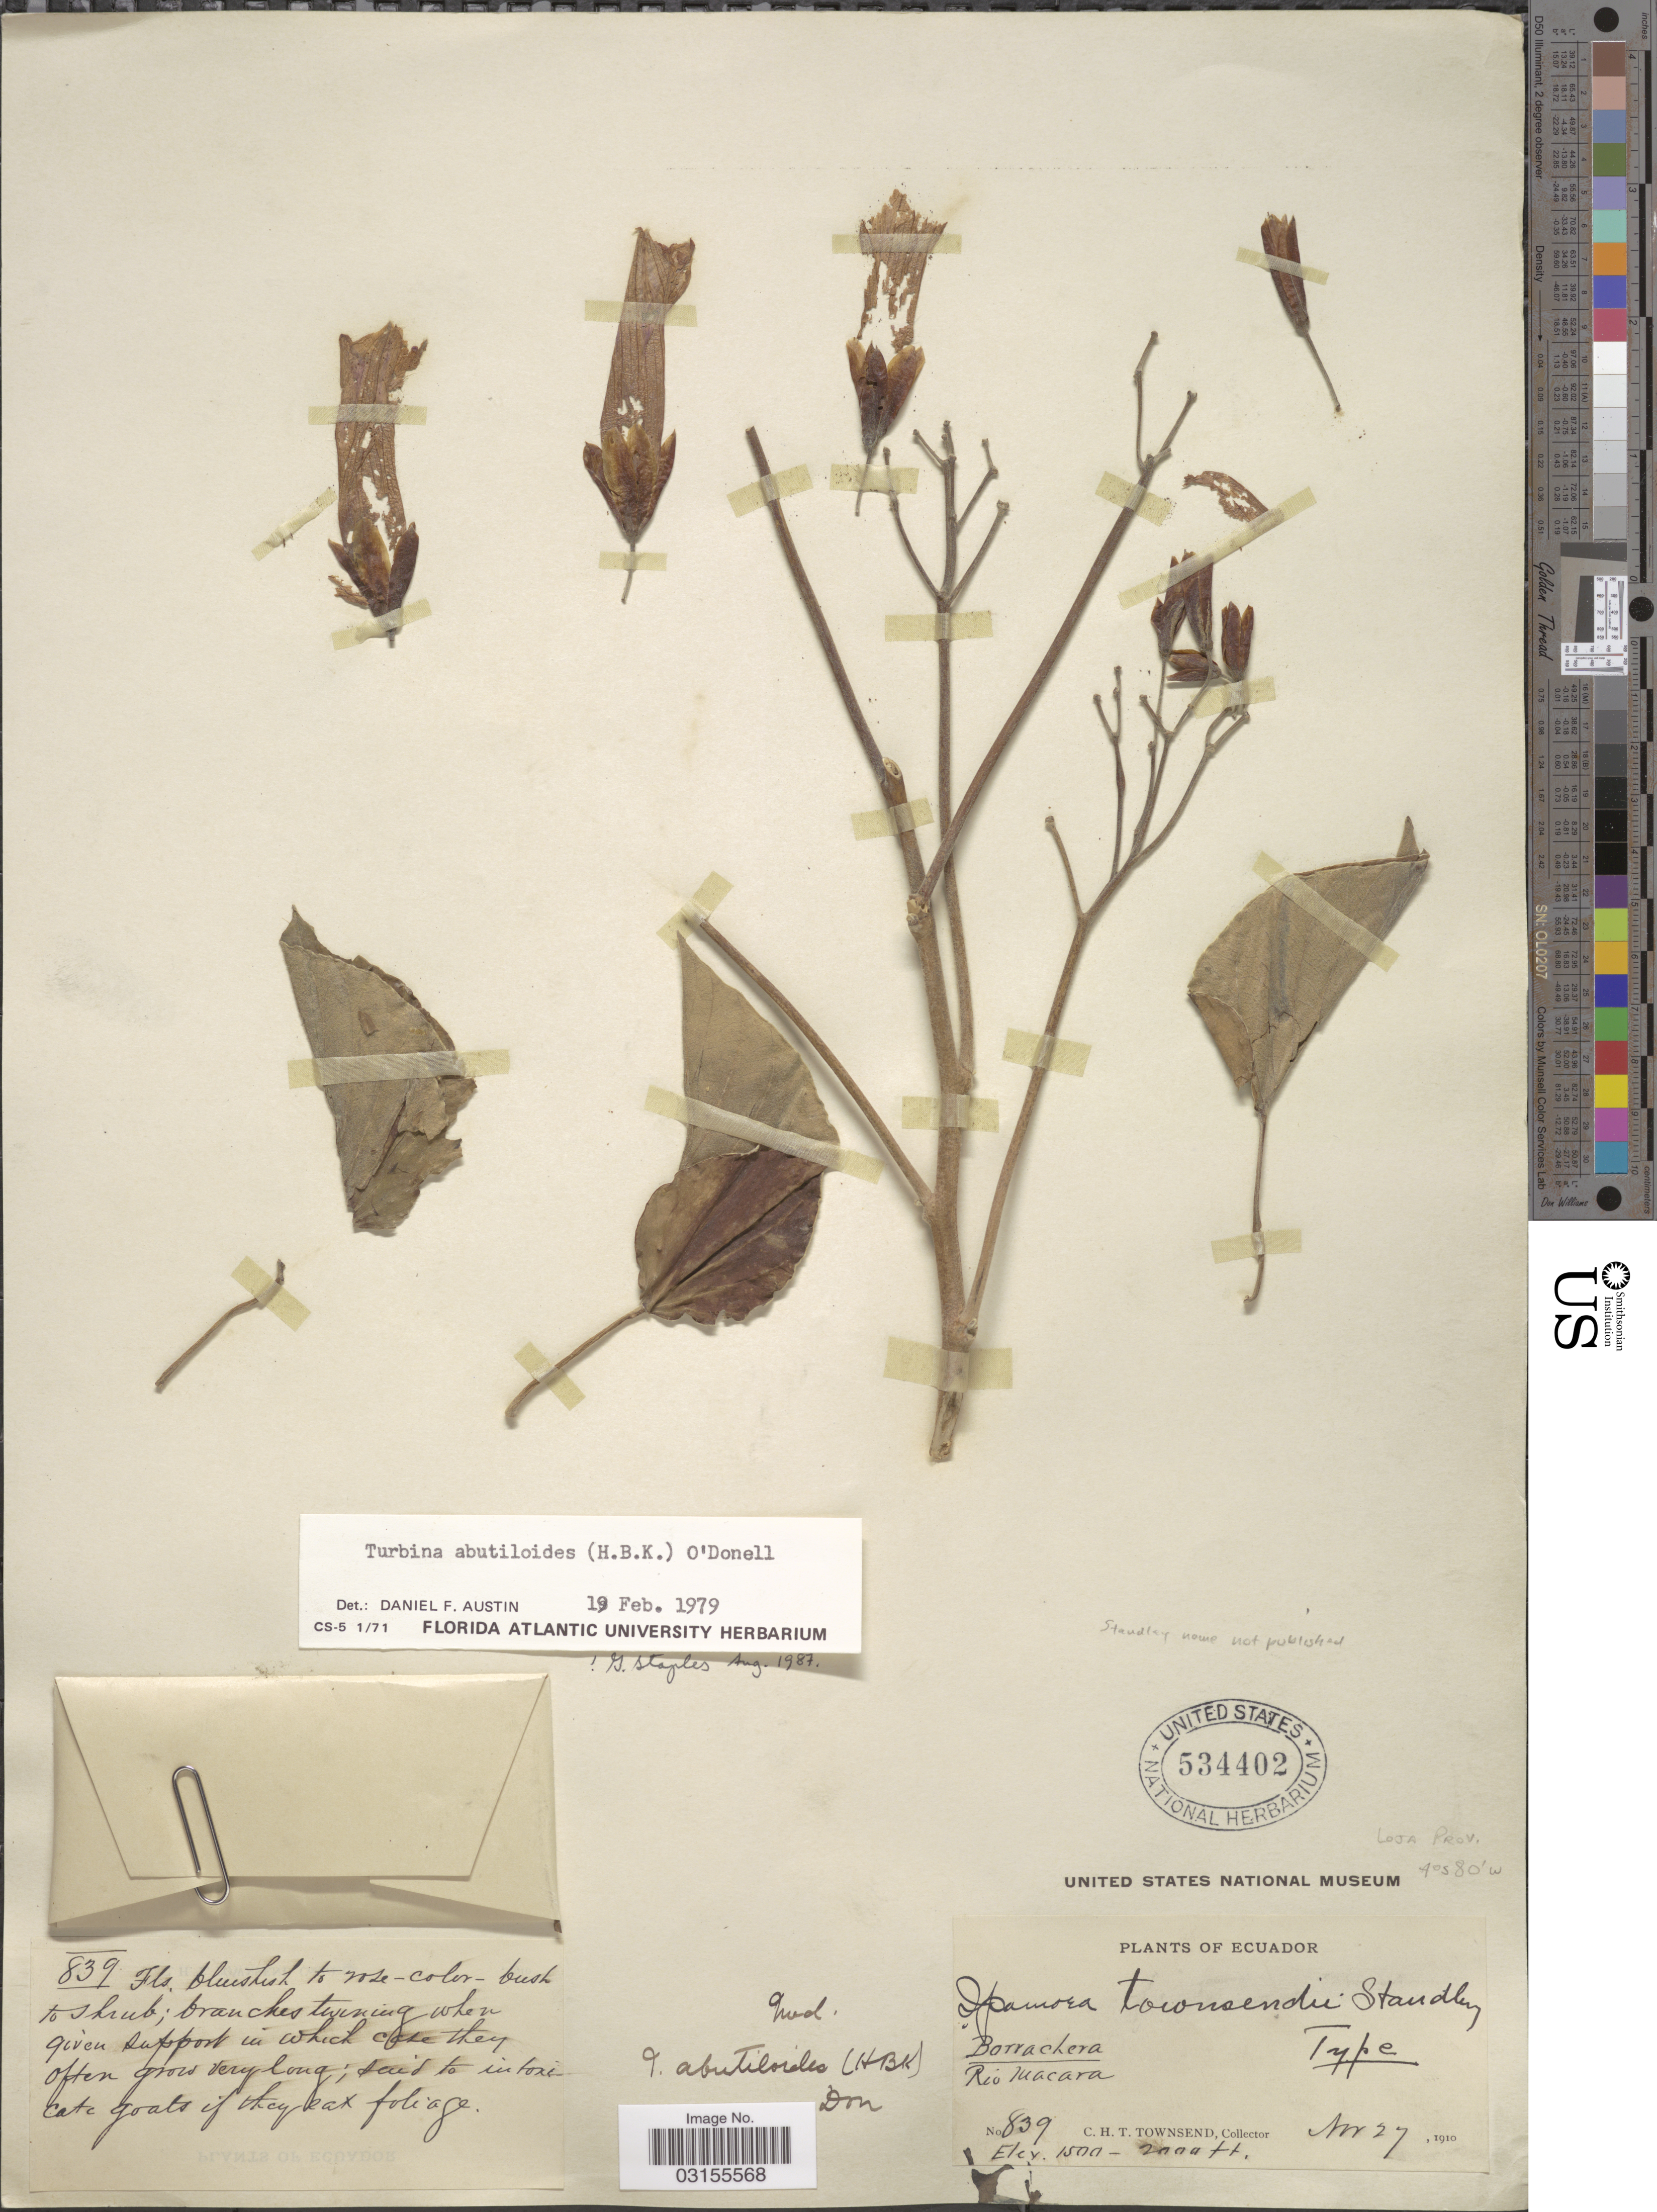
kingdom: Plantae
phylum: Tracheophyta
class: Magnoliopsida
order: Solanales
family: Convolvulaceae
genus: Turbina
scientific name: Turbina abutiloides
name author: (Kunth) O'Donell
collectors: C. H. T. Townsend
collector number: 839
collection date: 1910-11-27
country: Ecuador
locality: Rio Macara.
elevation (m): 457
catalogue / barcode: US 534402